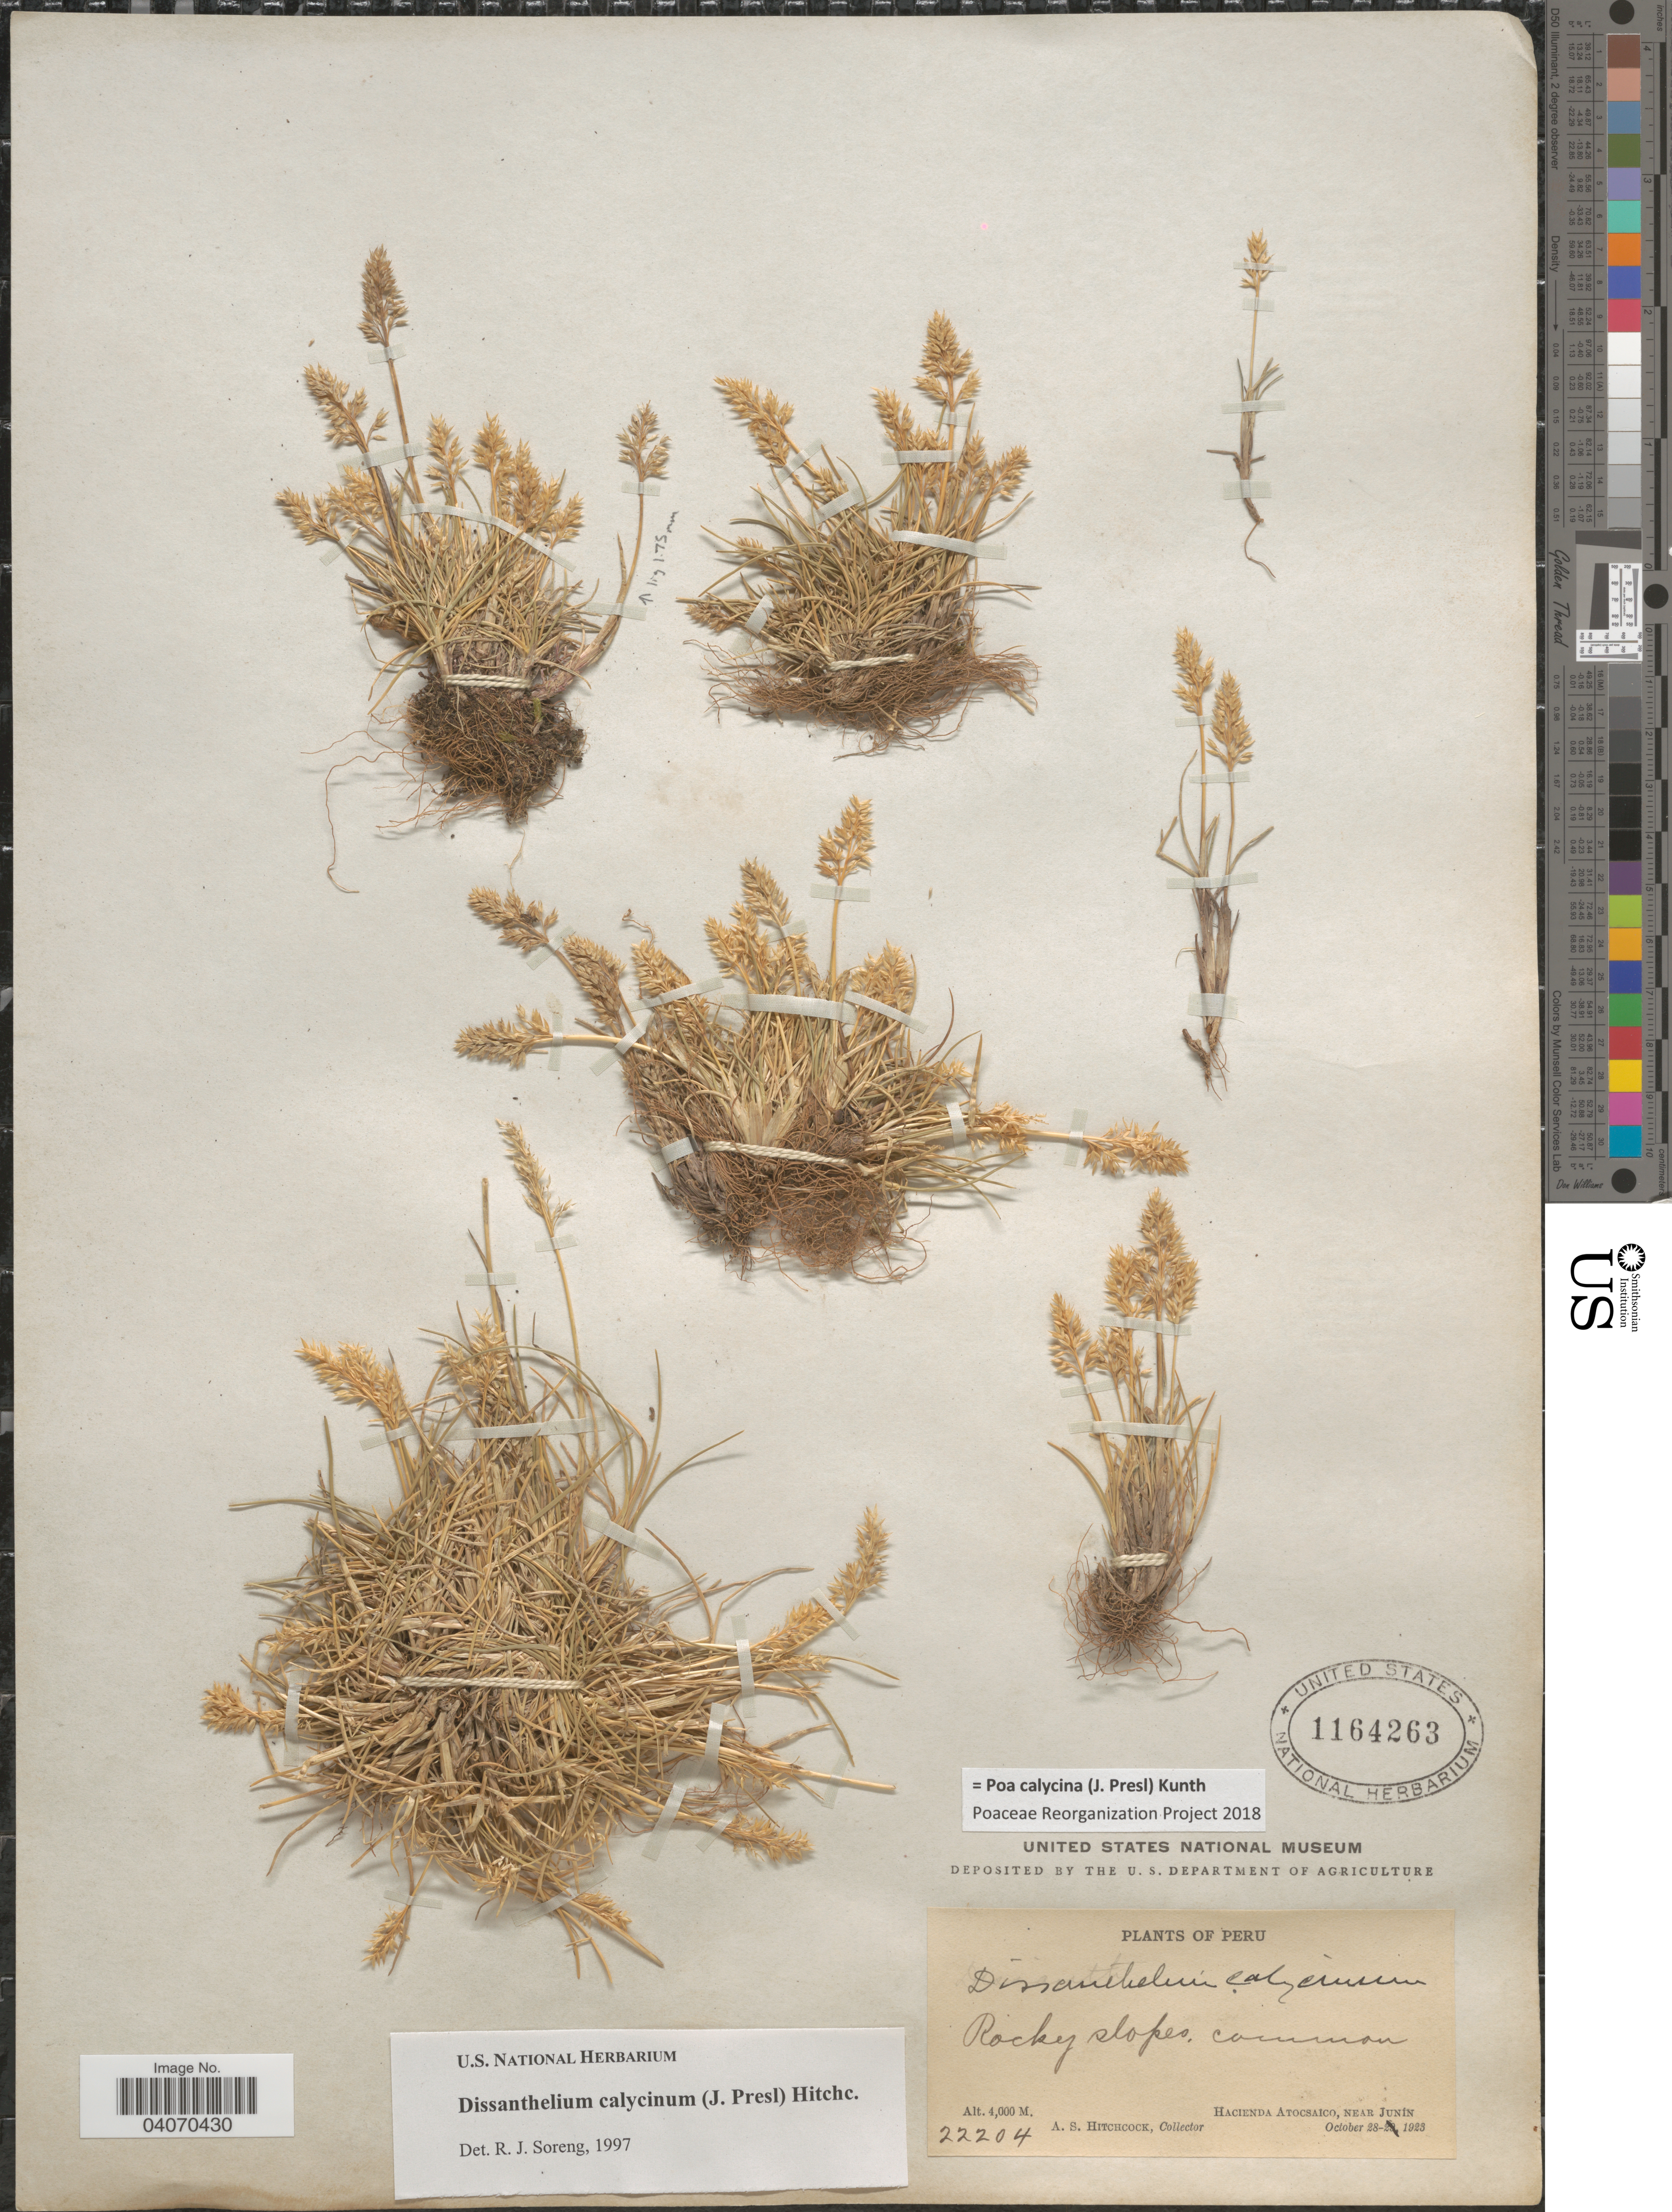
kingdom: Plantae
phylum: Tracheophyta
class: Liliopsida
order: Poales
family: Poaceae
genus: Poa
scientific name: Poa calycina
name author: (J. Presl) Kunth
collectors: A. S. Hitchcock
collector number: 22204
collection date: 1923-10-28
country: Peru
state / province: Junín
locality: Rocky slopes, common. Hacienda Atocsaico, near Junín.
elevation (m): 4000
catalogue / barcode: US 1164263